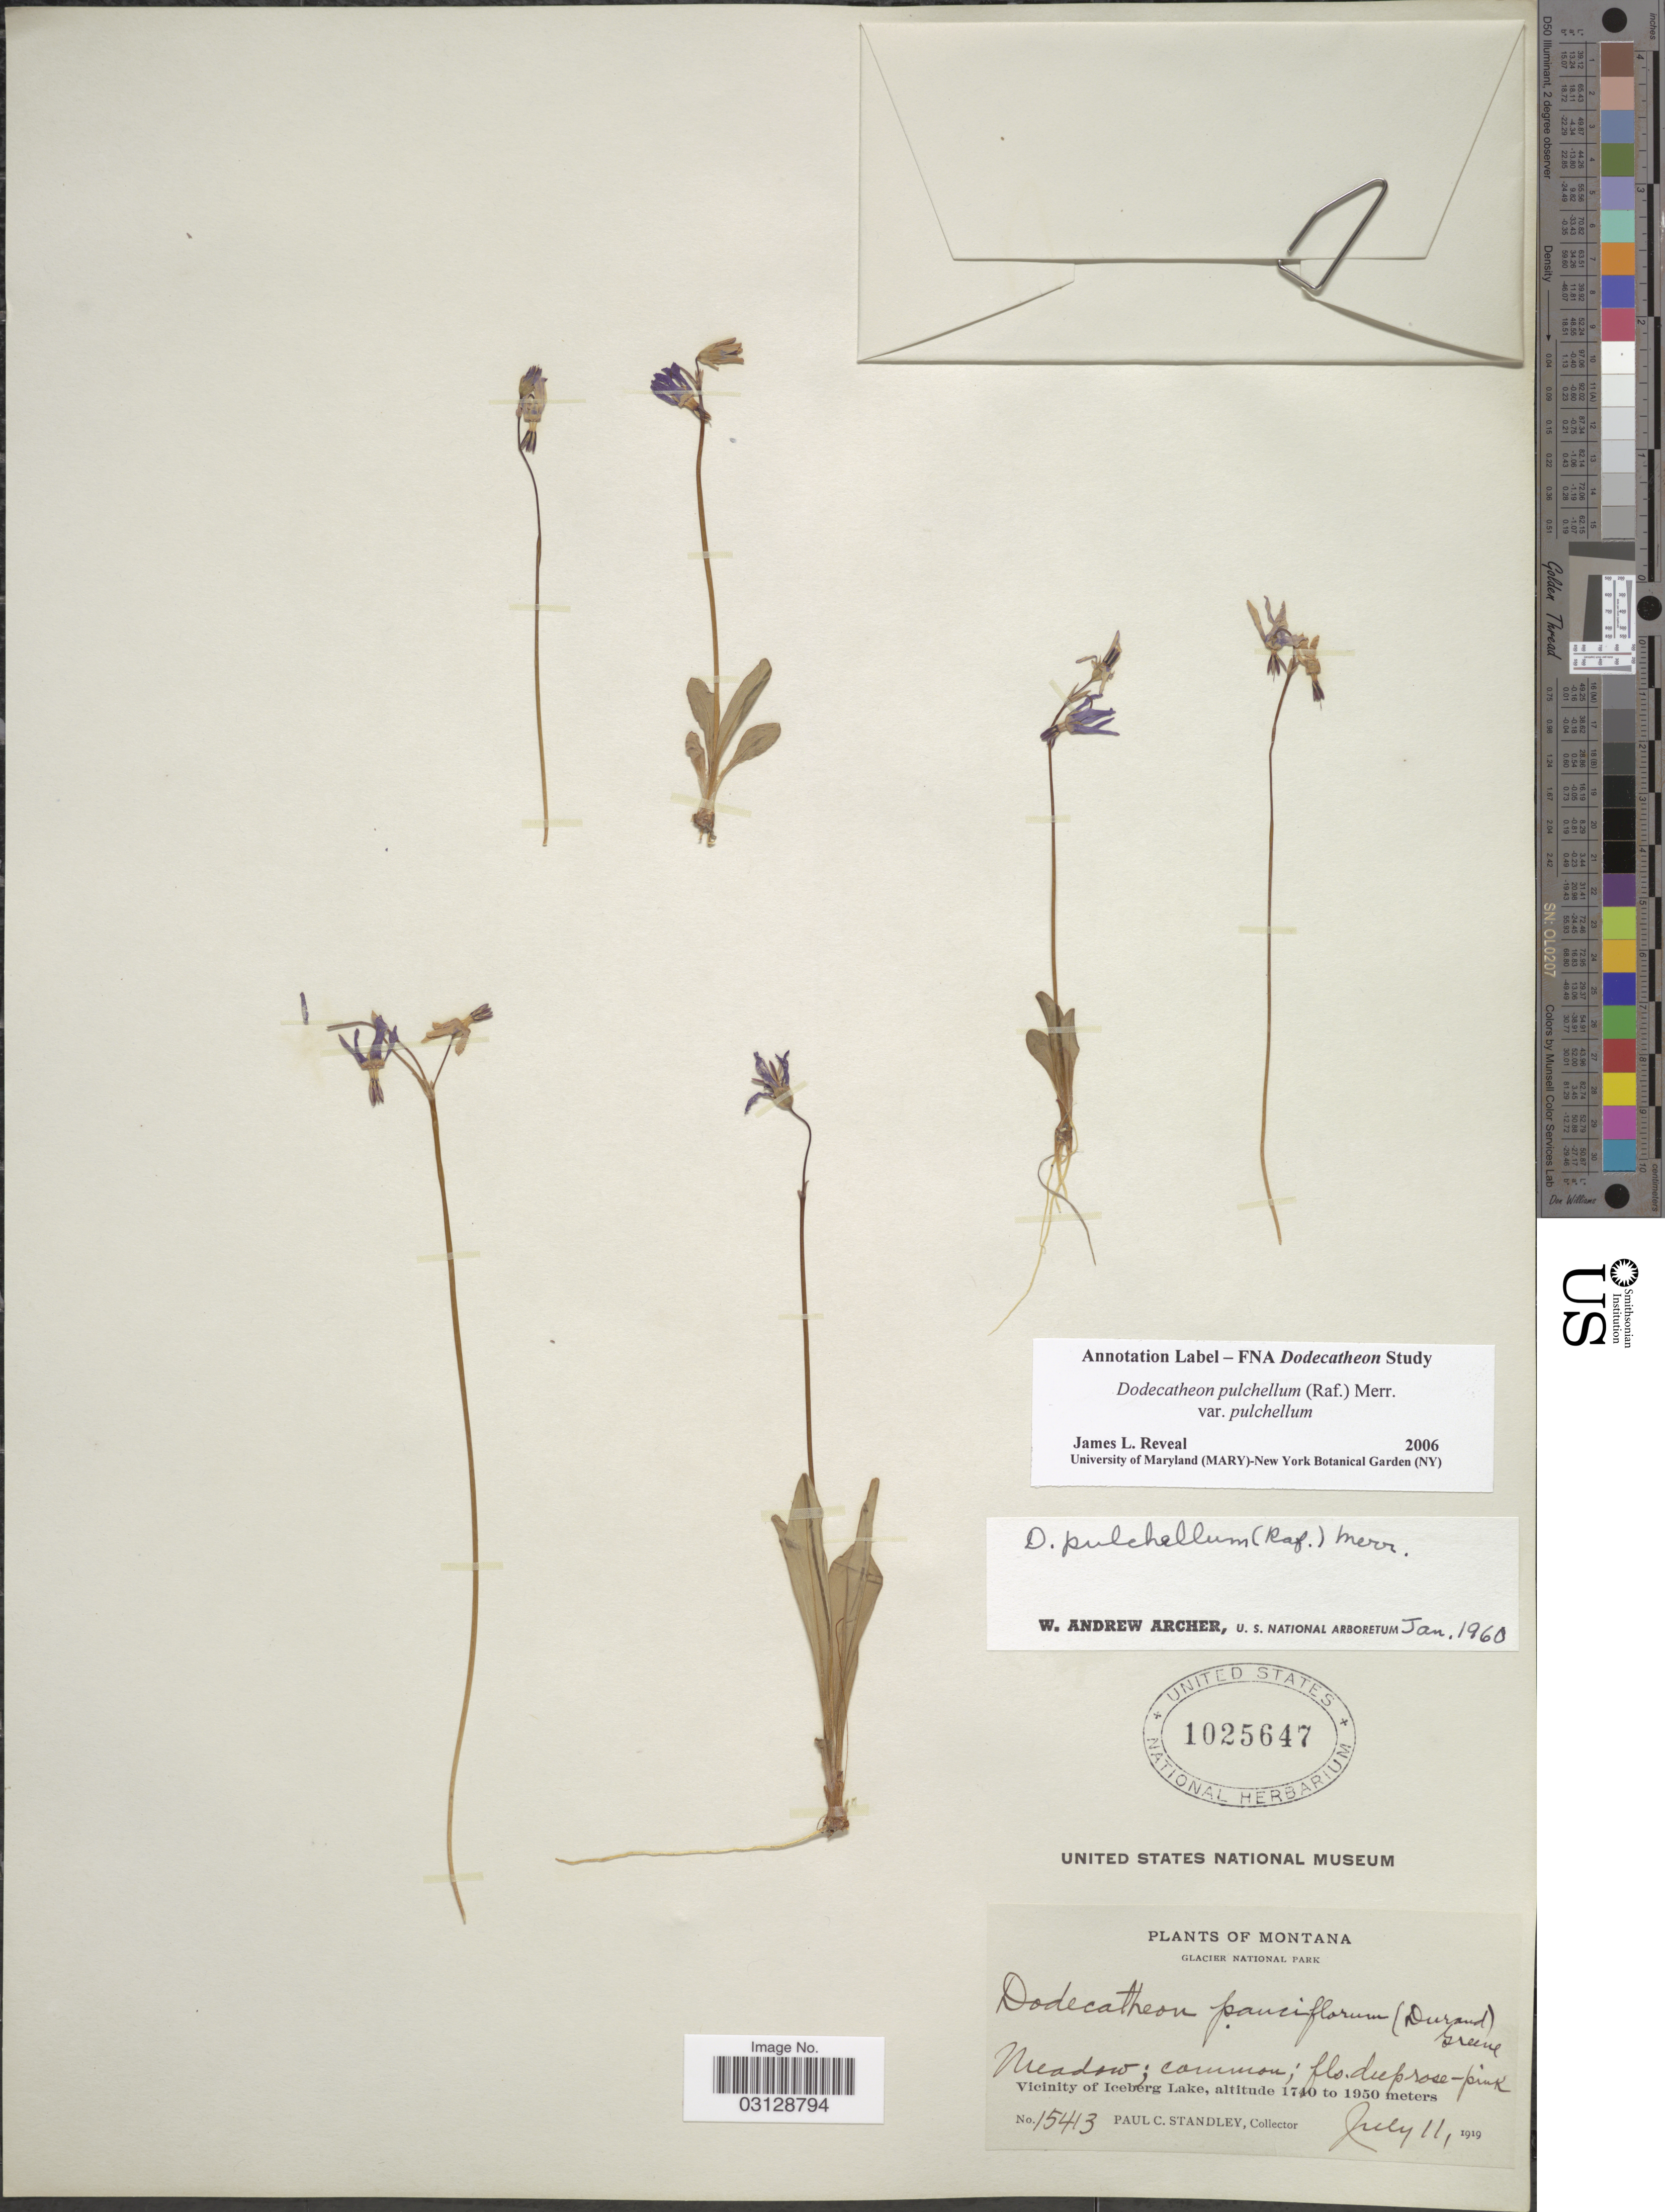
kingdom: Plantae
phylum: Tracheophyta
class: Magnoliopsida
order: Ericales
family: Primulaceae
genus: Dodecatheon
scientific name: Dodecatheon pulchellum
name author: (Raf.) Merr.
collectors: P. C. Standley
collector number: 15413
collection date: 1919-07-11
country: United States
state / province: Montana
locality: Glacier National Park. Vicinity of Iceberg Lake.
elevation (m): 1740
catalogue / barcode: US 1025647